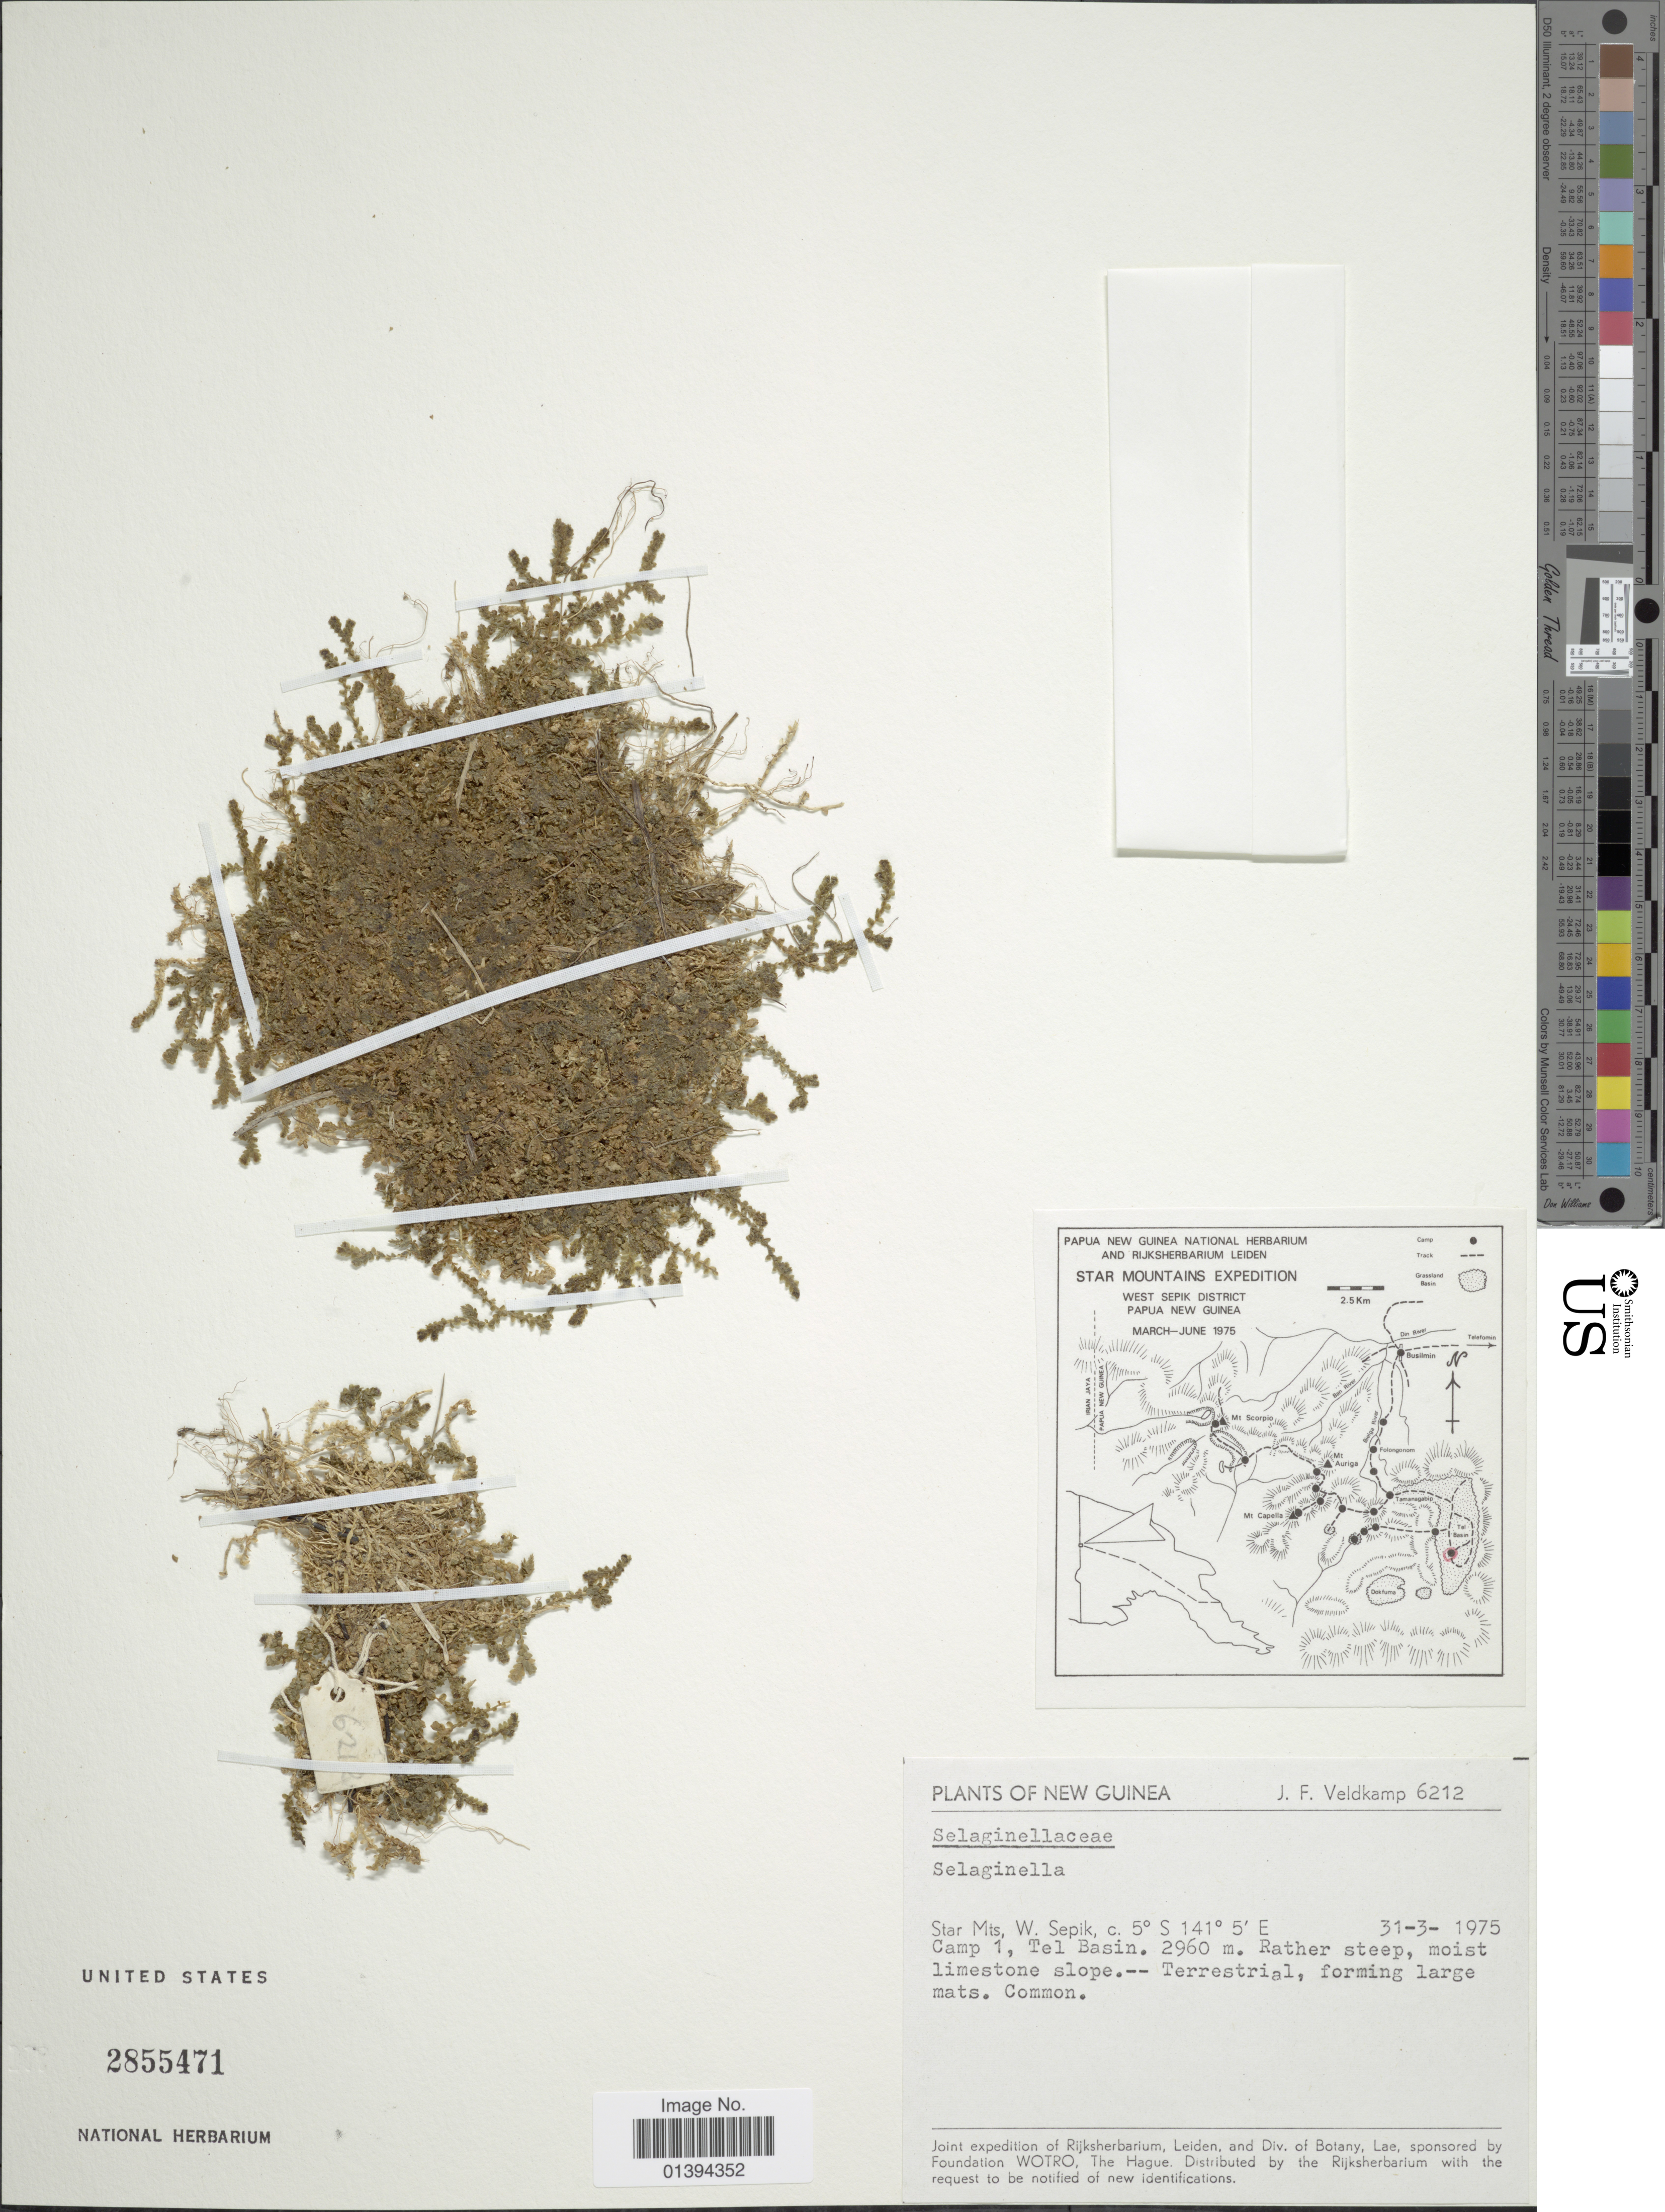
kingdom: Plantae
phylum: Tracheophyta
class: Lycopodiopsida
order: Selaginellales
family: Selaginellaceae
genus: Selaginella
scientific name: Selaginella sp.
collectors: J. F. Veldkamp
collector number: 6212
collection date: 1975-03-31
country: Papua New Guinea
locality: Star Mountains, West Sepik, camp 1, Tel Basin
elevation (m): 2960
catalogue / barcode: US 2855471